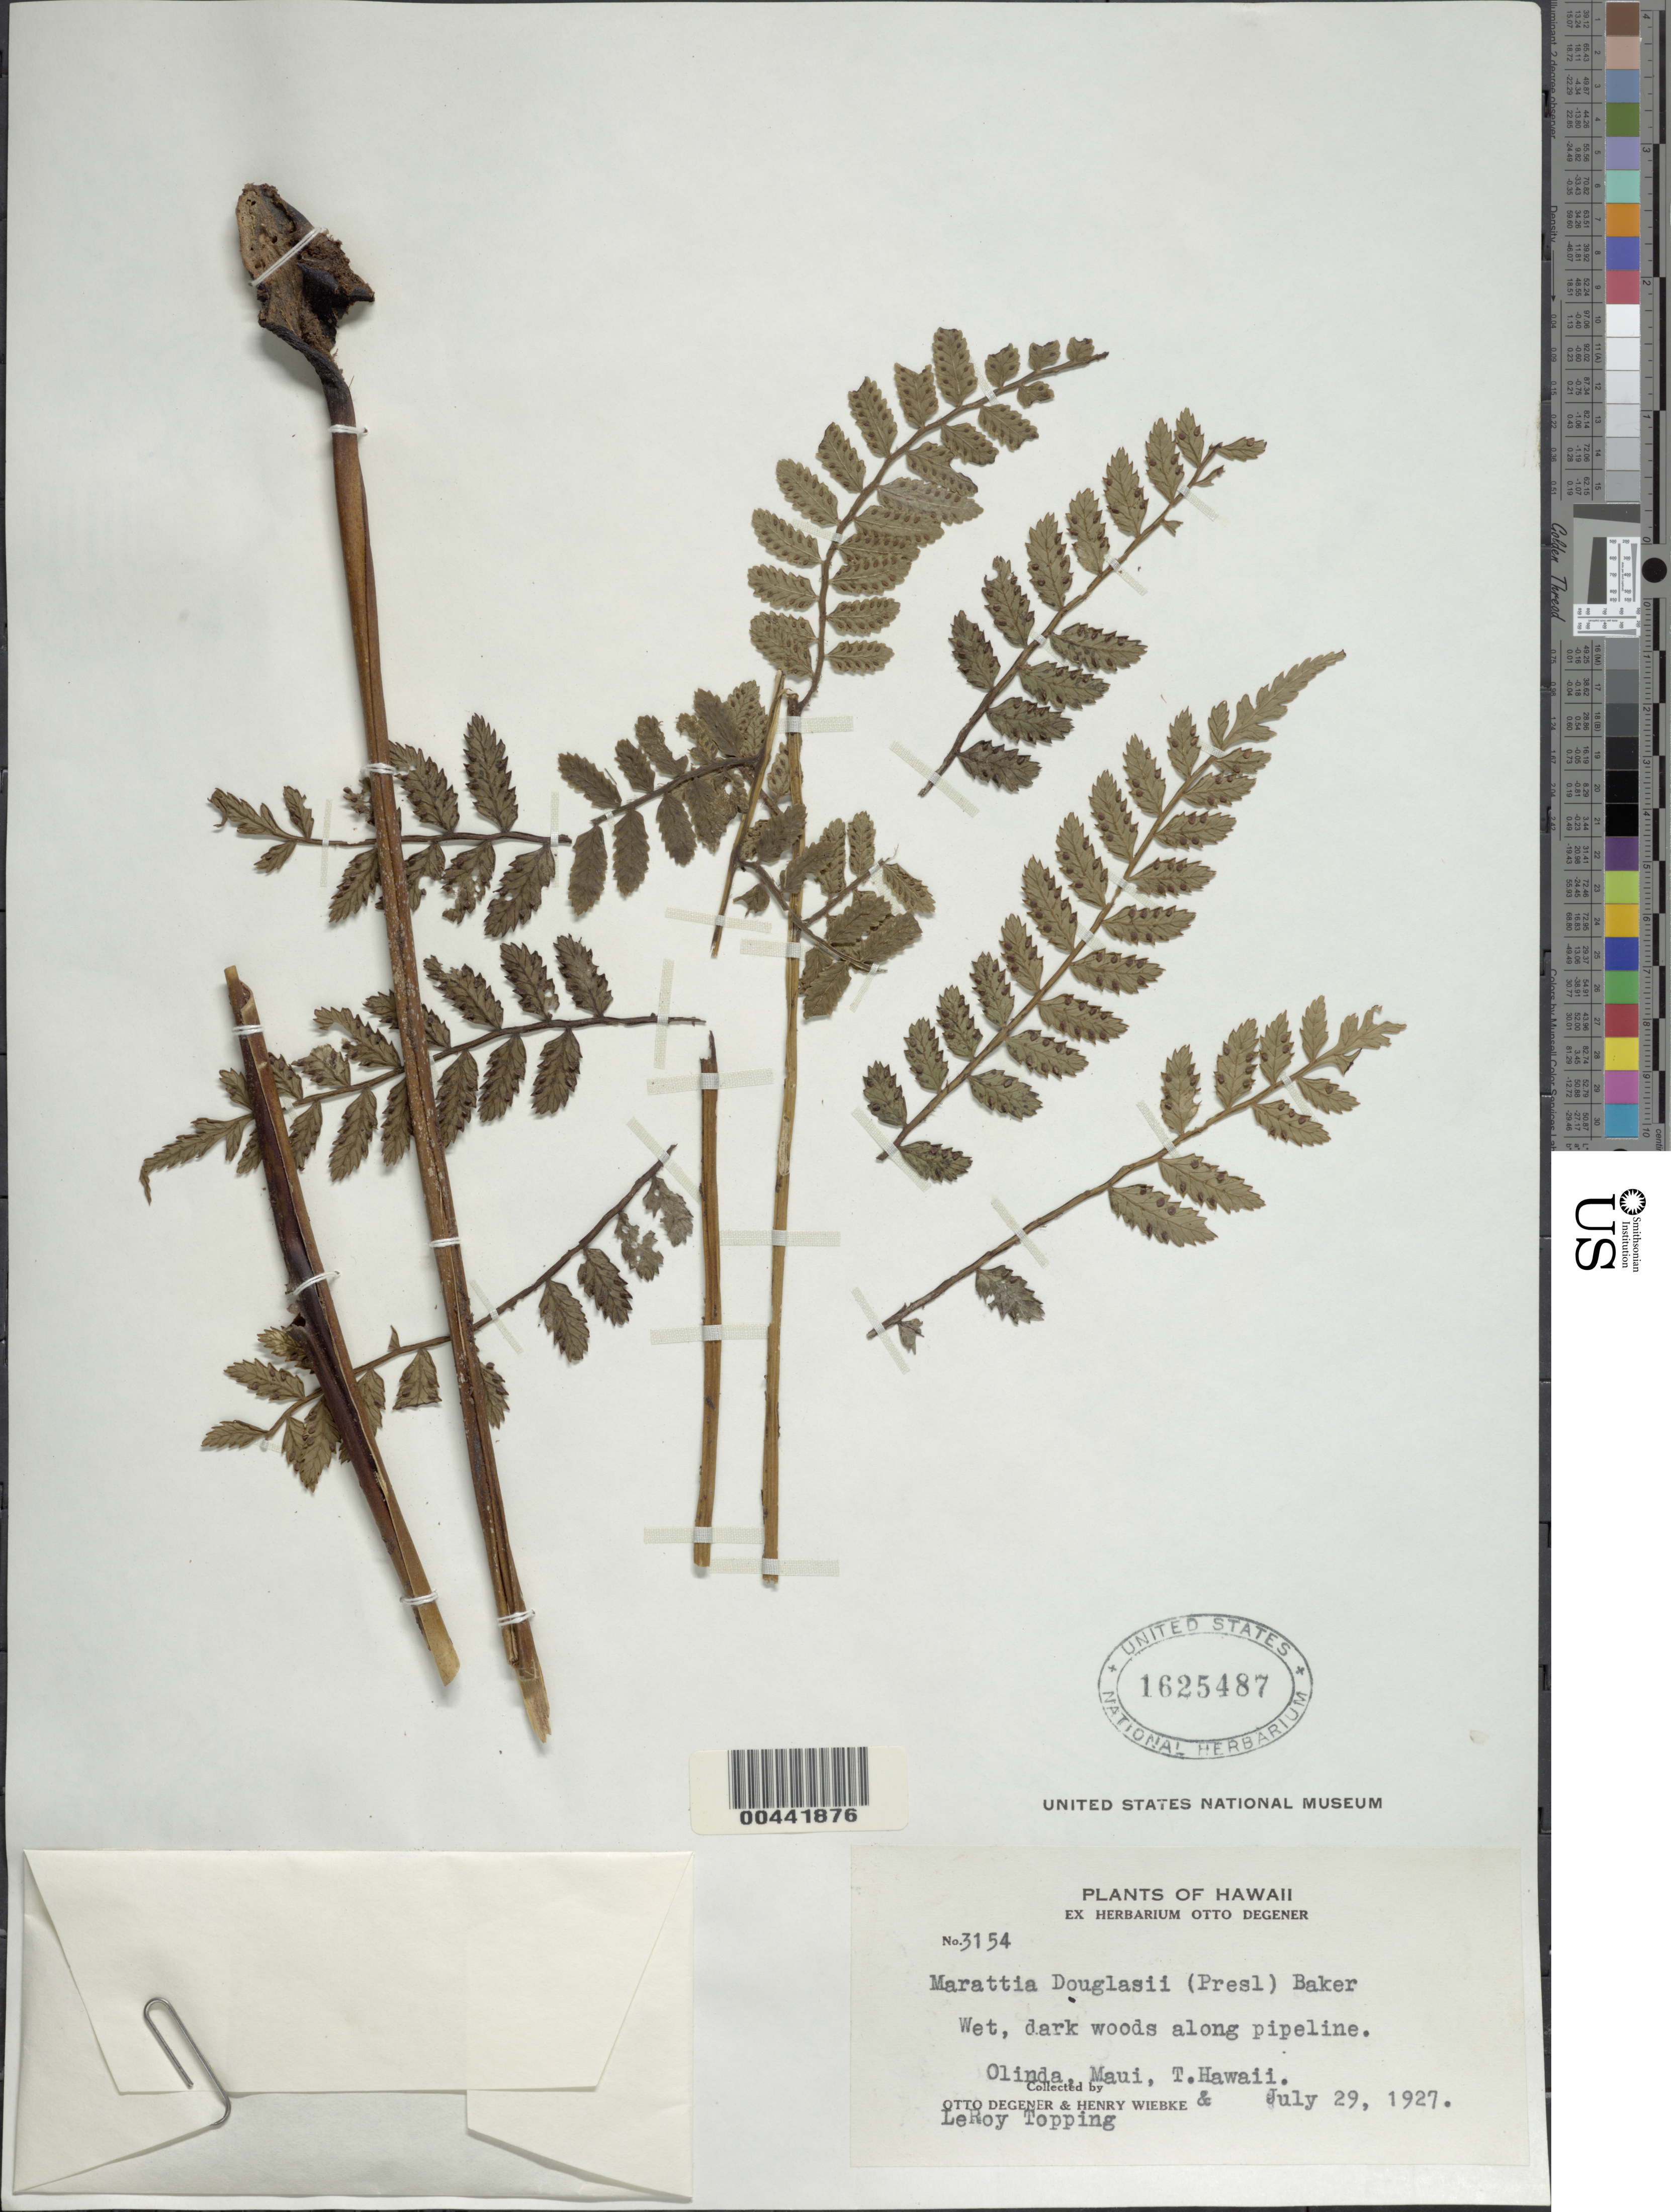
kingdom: Plantae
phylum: Tracheophyta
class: Polypodiopsida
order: Marattiales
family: Marattiaceae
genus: Marattia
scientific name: Marattia douglasii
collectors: O. Degener, H. Wiebke & D. L. Topping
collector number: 3154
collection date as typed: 29 Jul 1927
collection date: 1927-07-29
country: United States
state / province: Hawaii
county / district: Maui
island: Maui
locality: Olinda, Maui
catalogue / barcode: US 1625487